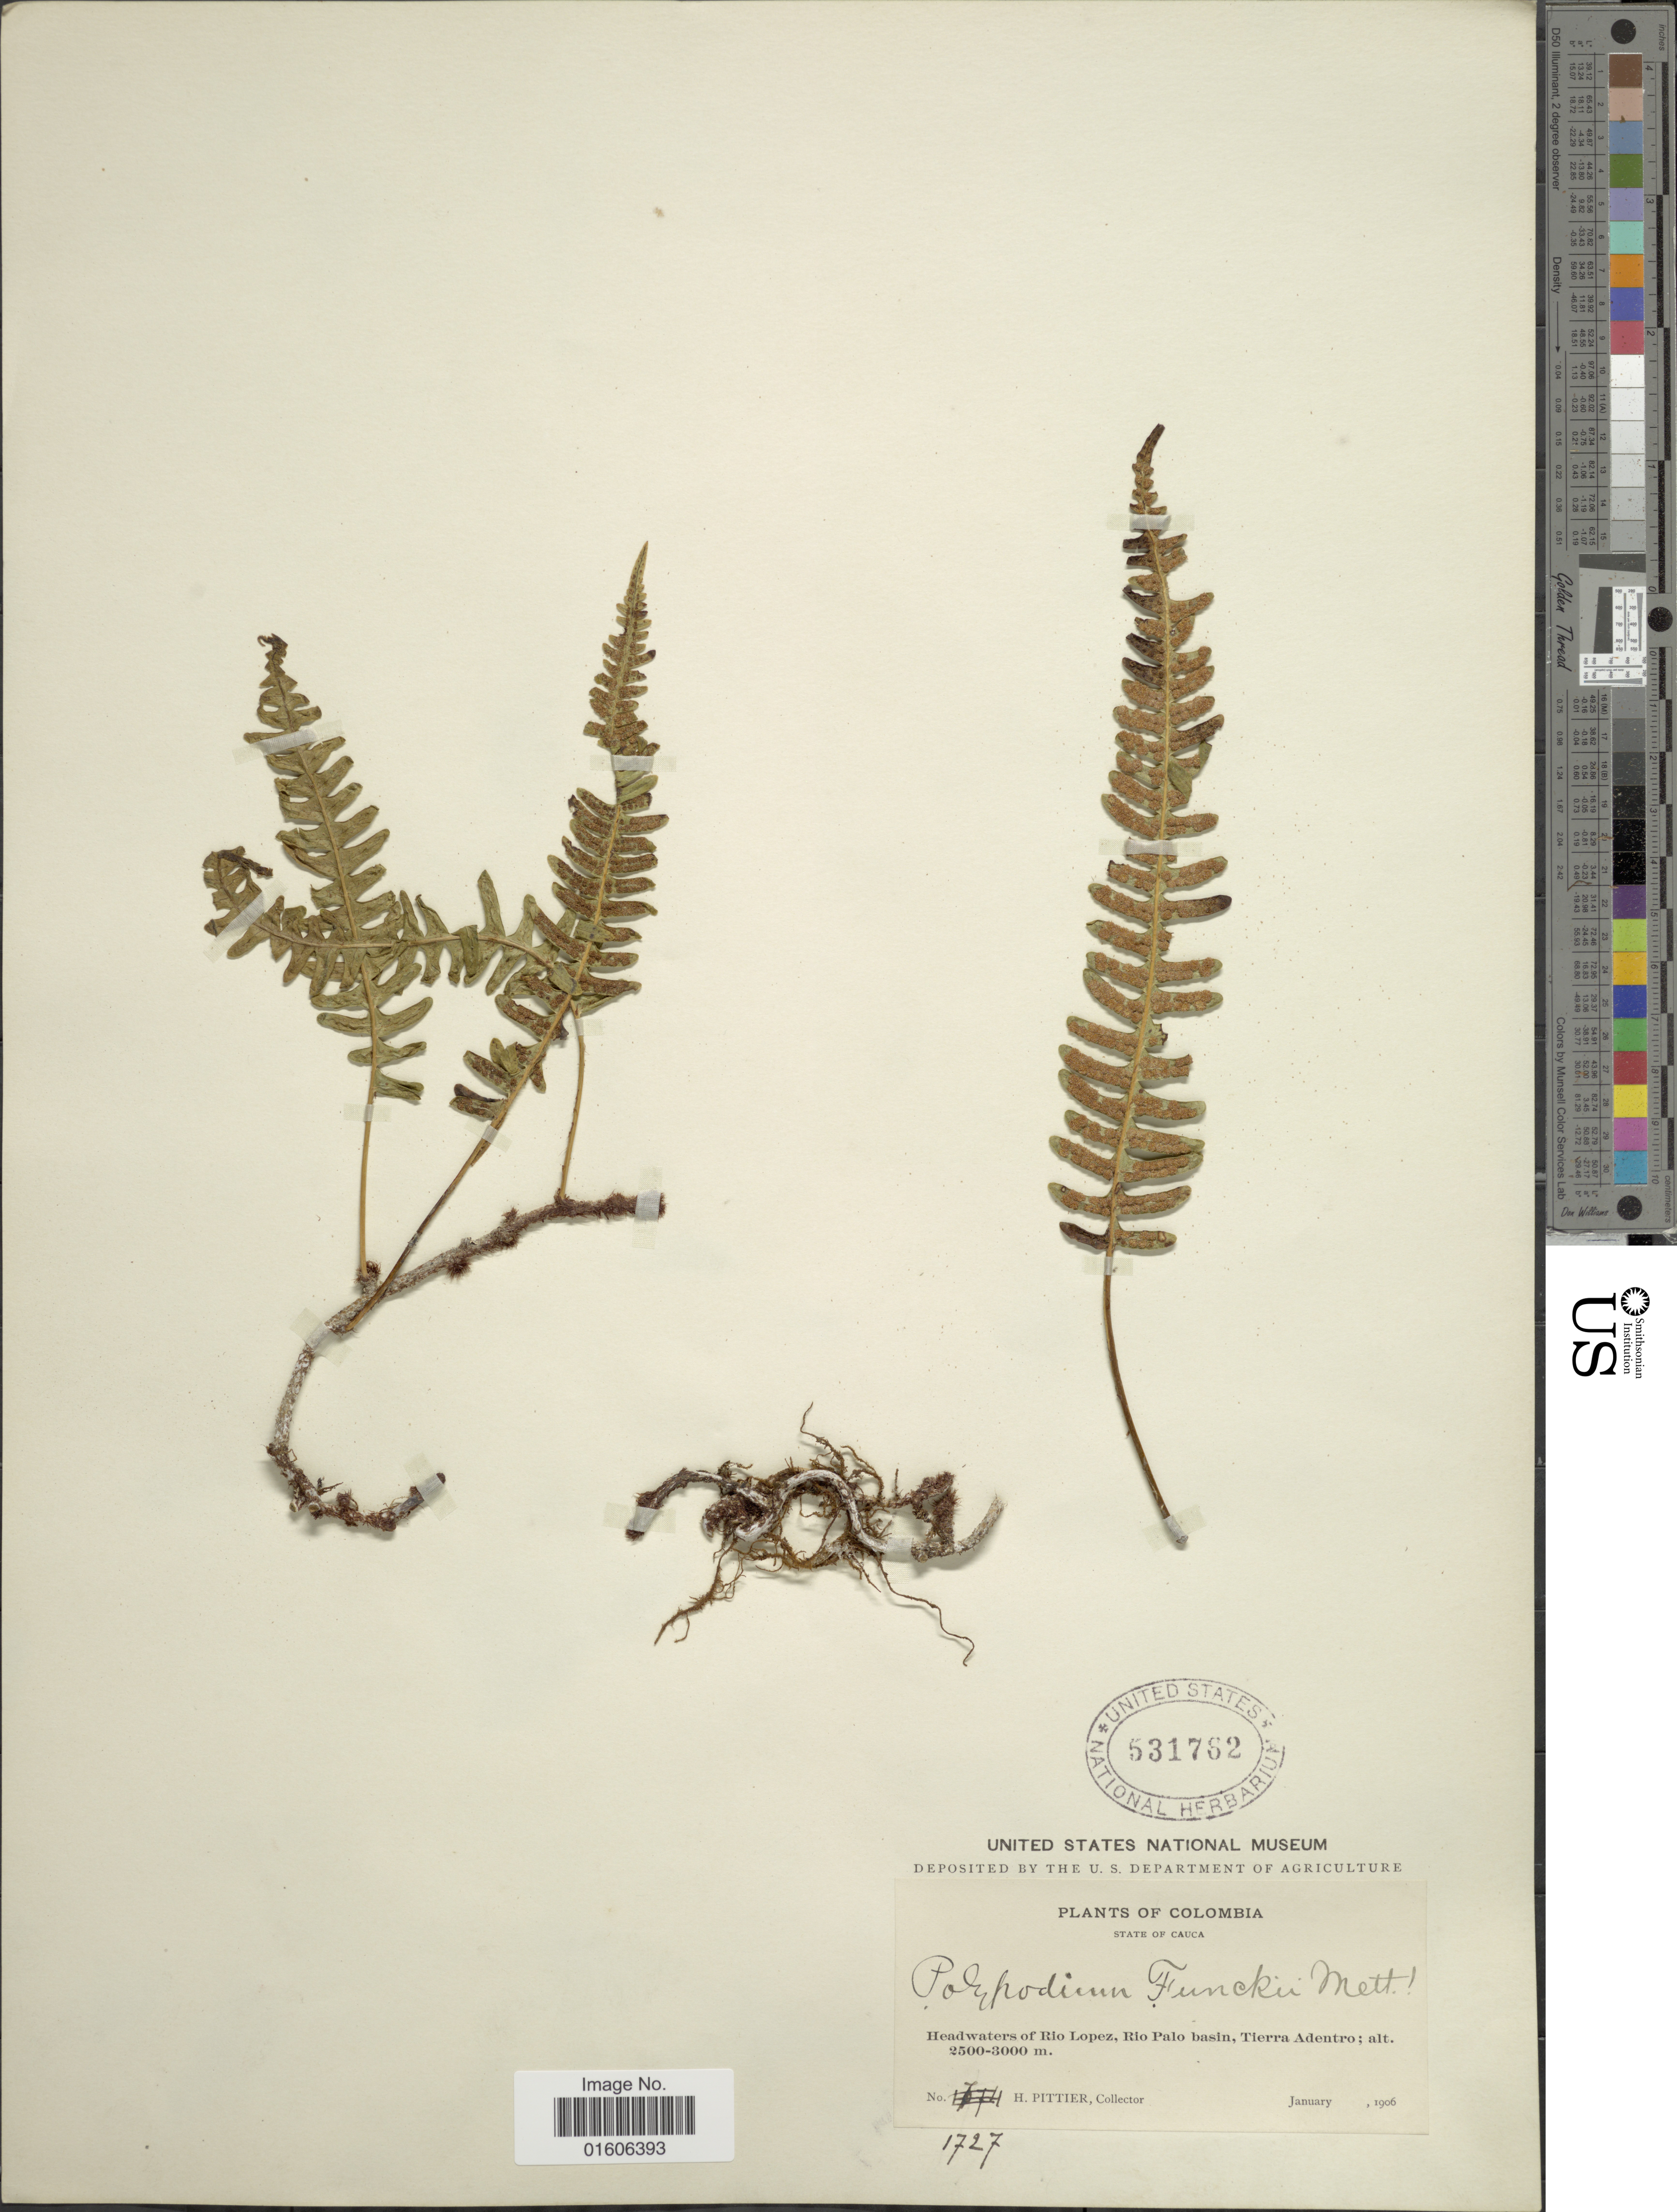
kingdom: Plantae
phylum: Tracheophyta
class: Polypodiopsida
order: Polypodiales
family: Polypodiaceae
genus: Serpocaulon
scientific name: Serpocaulon funckii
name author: (Mett.) A.R. Sm.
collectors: H. F. Pittier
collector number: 1727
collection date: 1906-01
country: Colombia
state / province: Cauca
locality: State of Cauca. Headwaters of Rio Lopez, Rio Palo basin, Tierra Adentro.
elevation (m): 2500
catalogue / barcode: US 531762